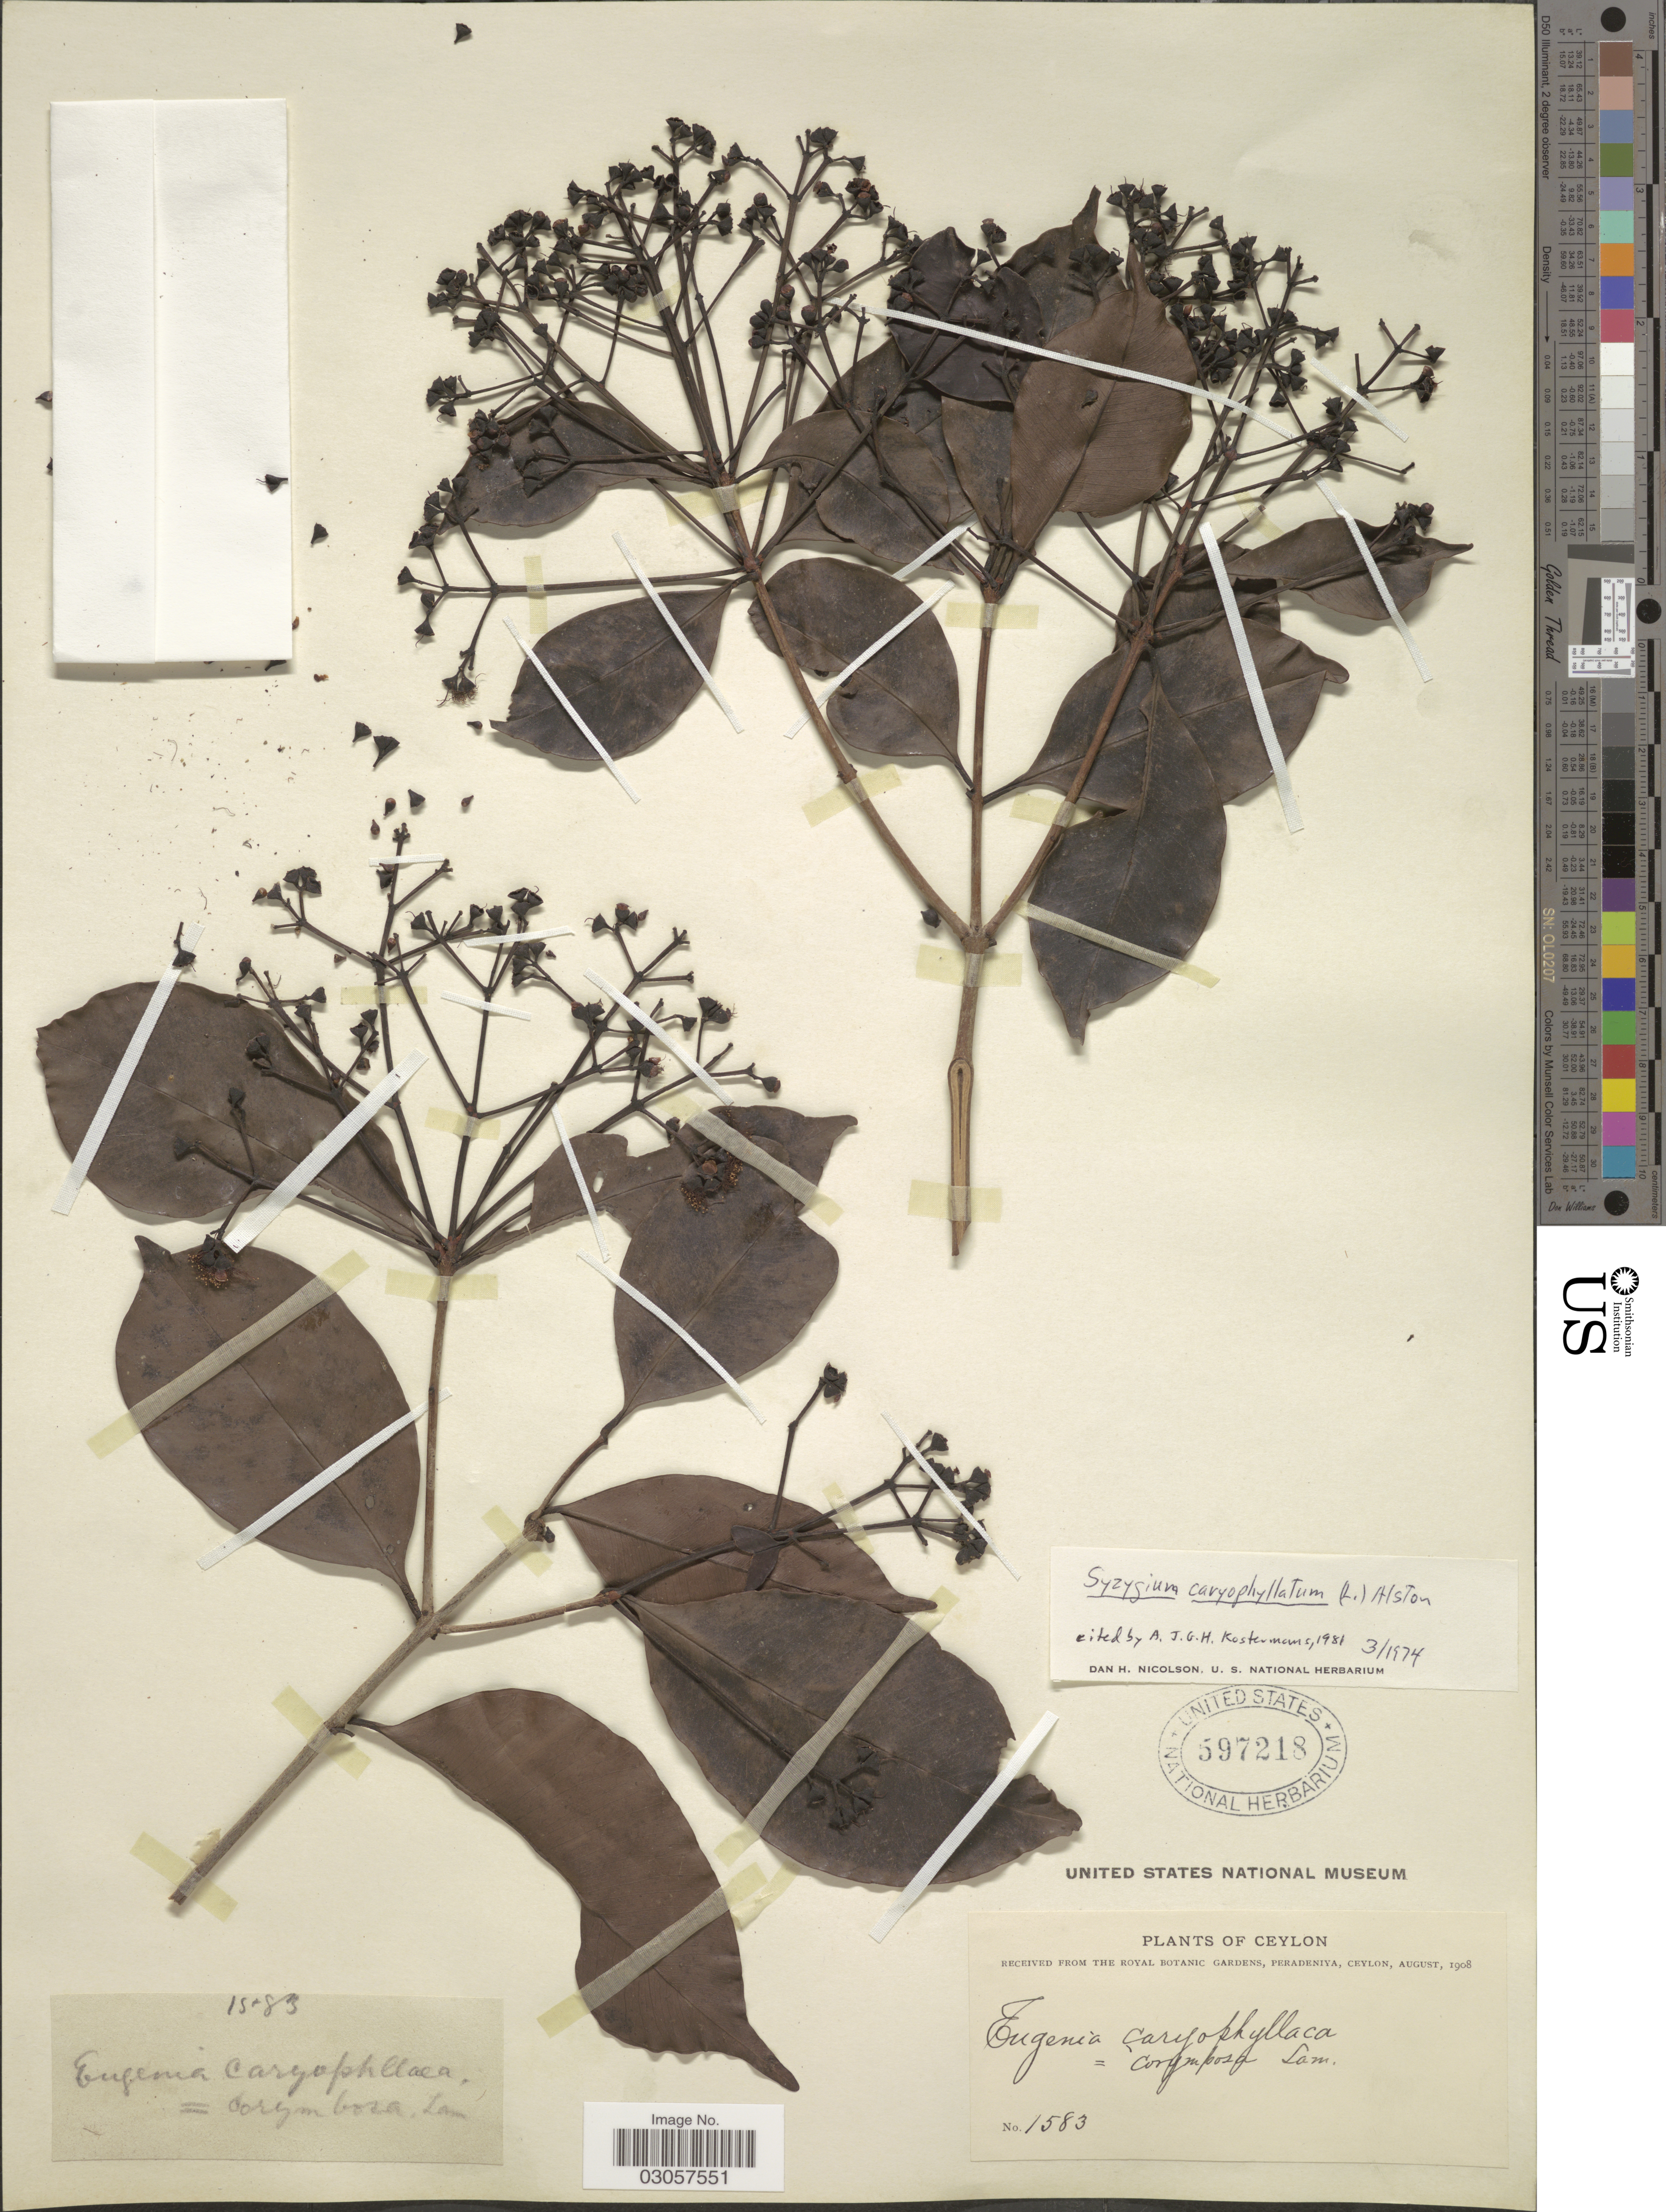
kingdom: Plantae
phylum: Tracheophyta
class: Magnoliopsida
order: Myrtales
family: Myrtaceae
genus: Syzygium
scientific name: Syzygium caryophyllatum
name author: (L.) Alston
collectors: P. Royal Botanic Gardens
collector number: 1583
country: Sri Lanka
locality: Ceylon.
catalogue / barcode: US 597218